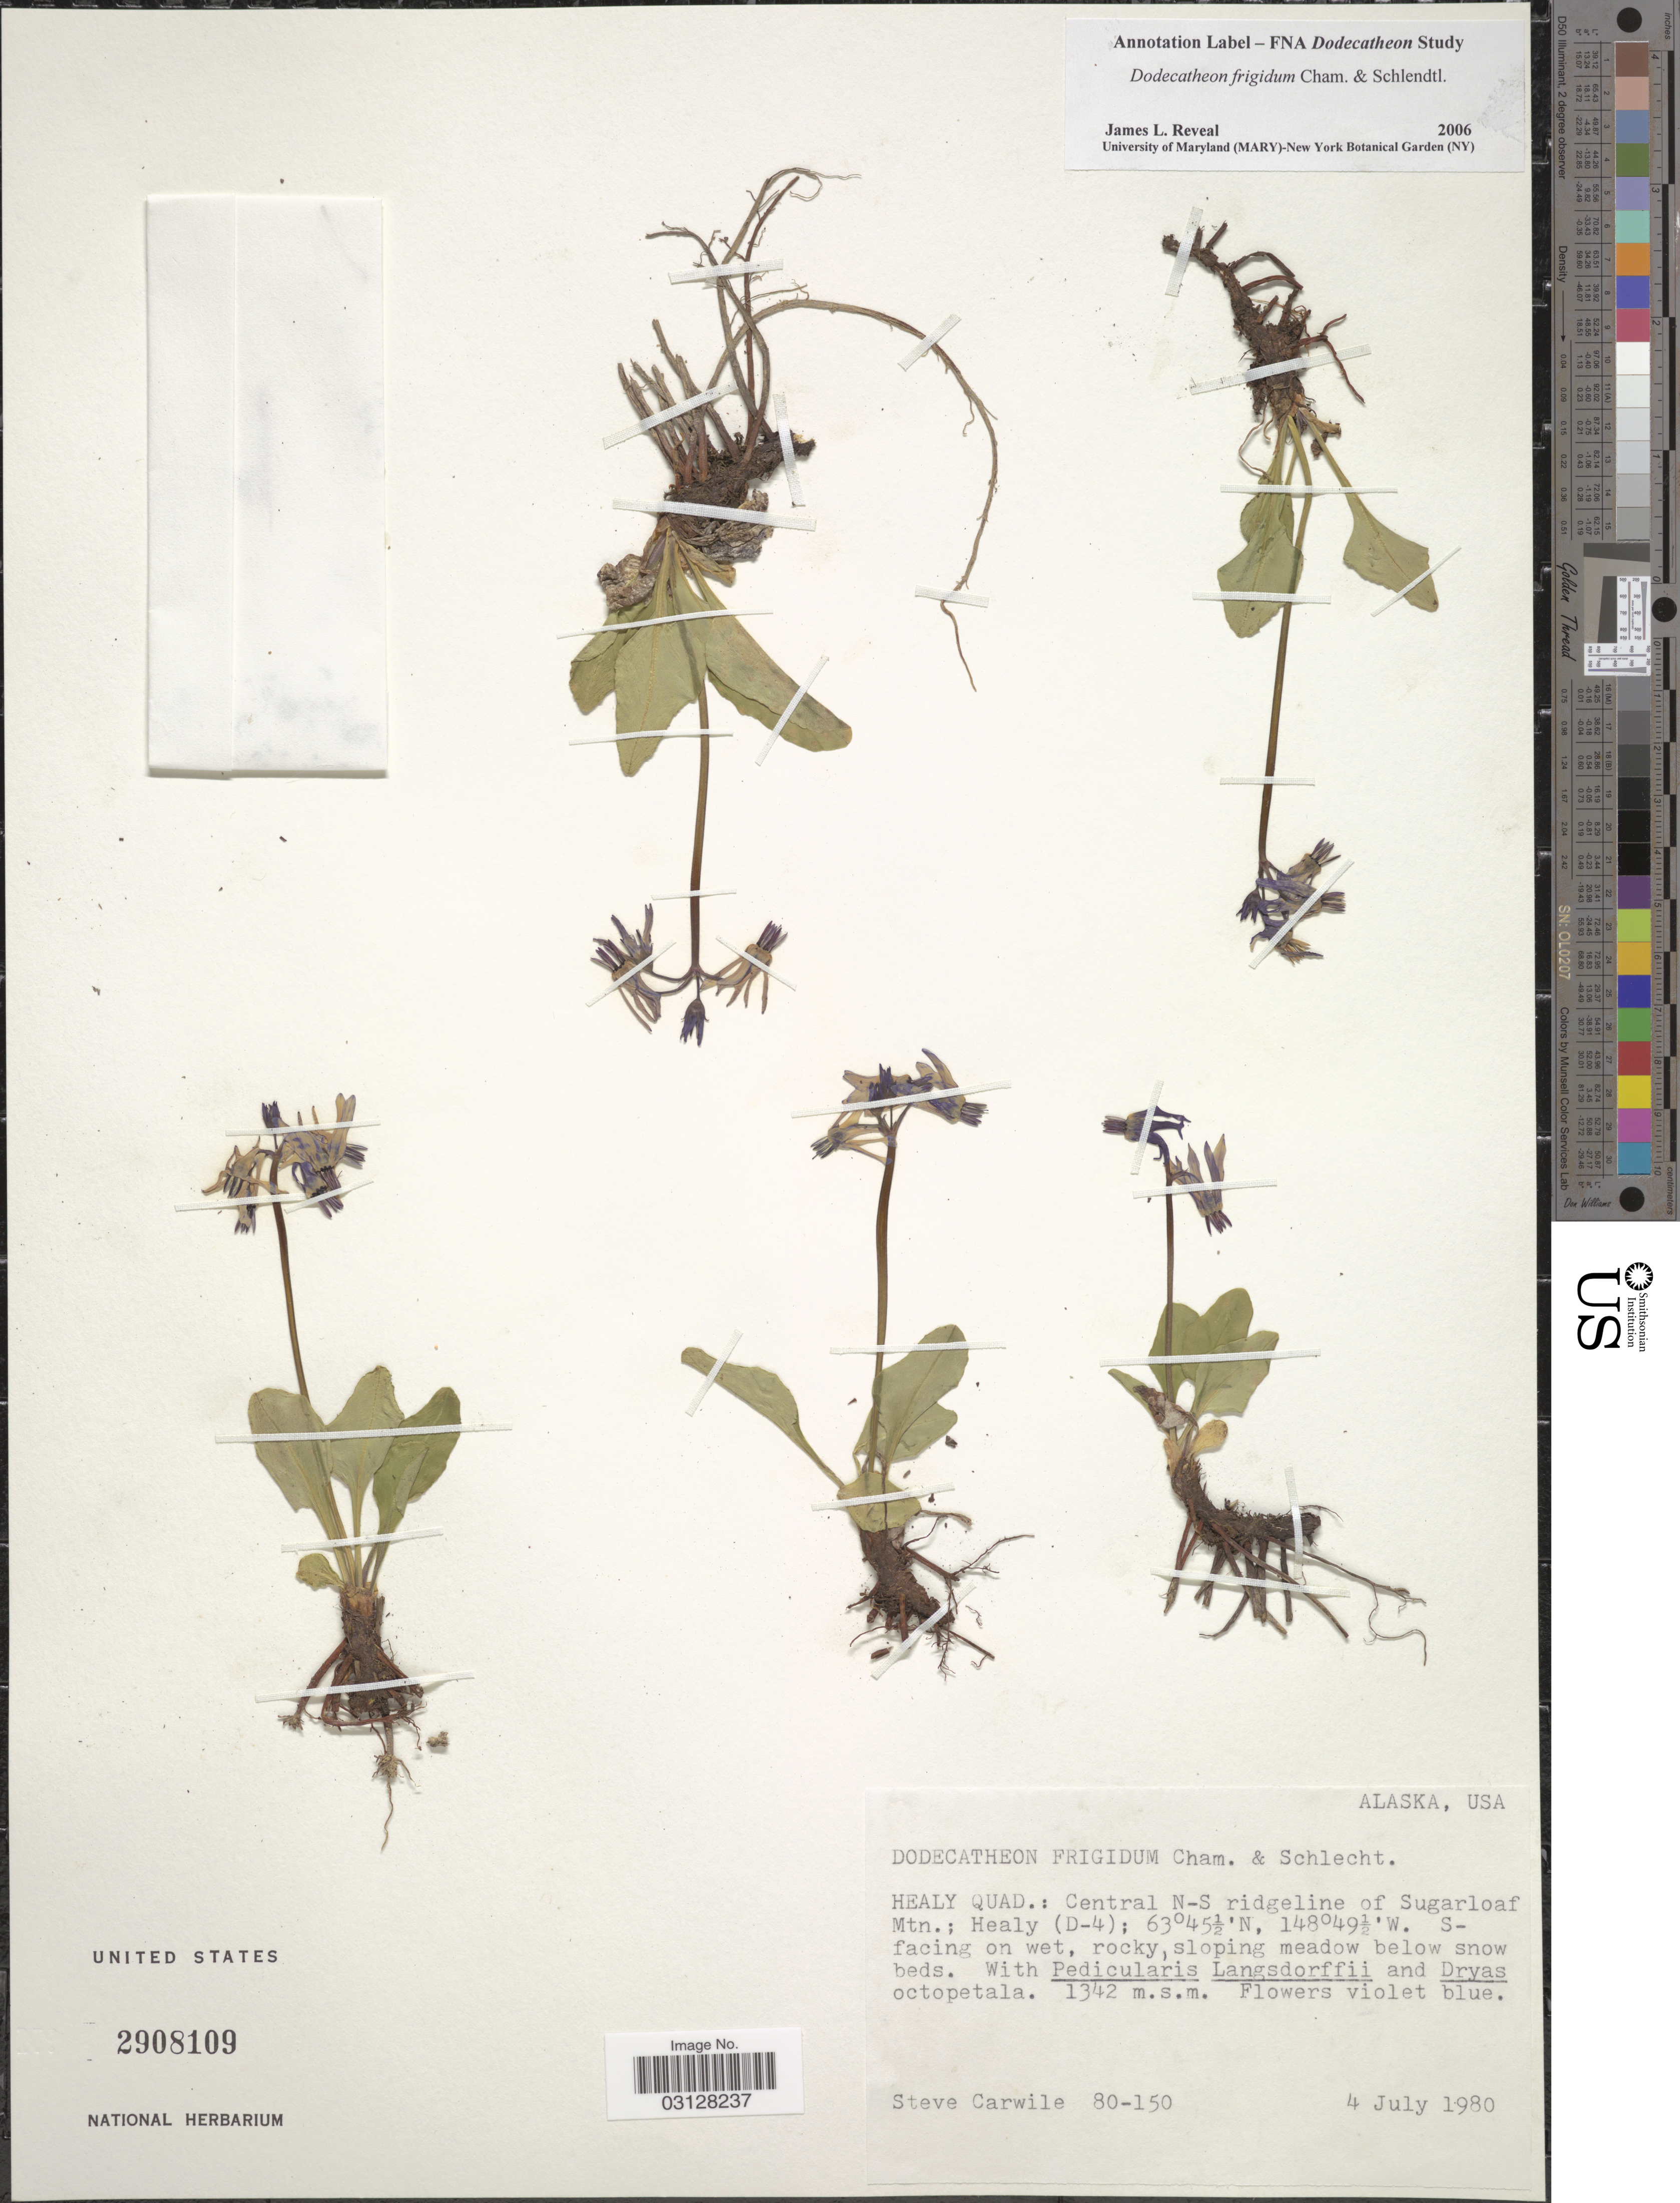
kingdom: Plantae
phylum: Tracheophyta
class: Magnoliopsida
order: Ericales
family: Primulaceae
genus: Dodecatheon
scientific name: Dodecatheon frigidum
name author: Cham. & Schltdl.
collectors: S. Carwile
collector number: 80-150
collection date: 1980-07-04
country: United States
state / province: Alaska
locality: Healy Quad.: Central N-S ridgeline of Sugarloaf Mtn.; Healy (D-4). S-facing on wet, rocky, sloping meadow below snow beds.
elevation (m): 1342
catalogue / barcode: US 2908109